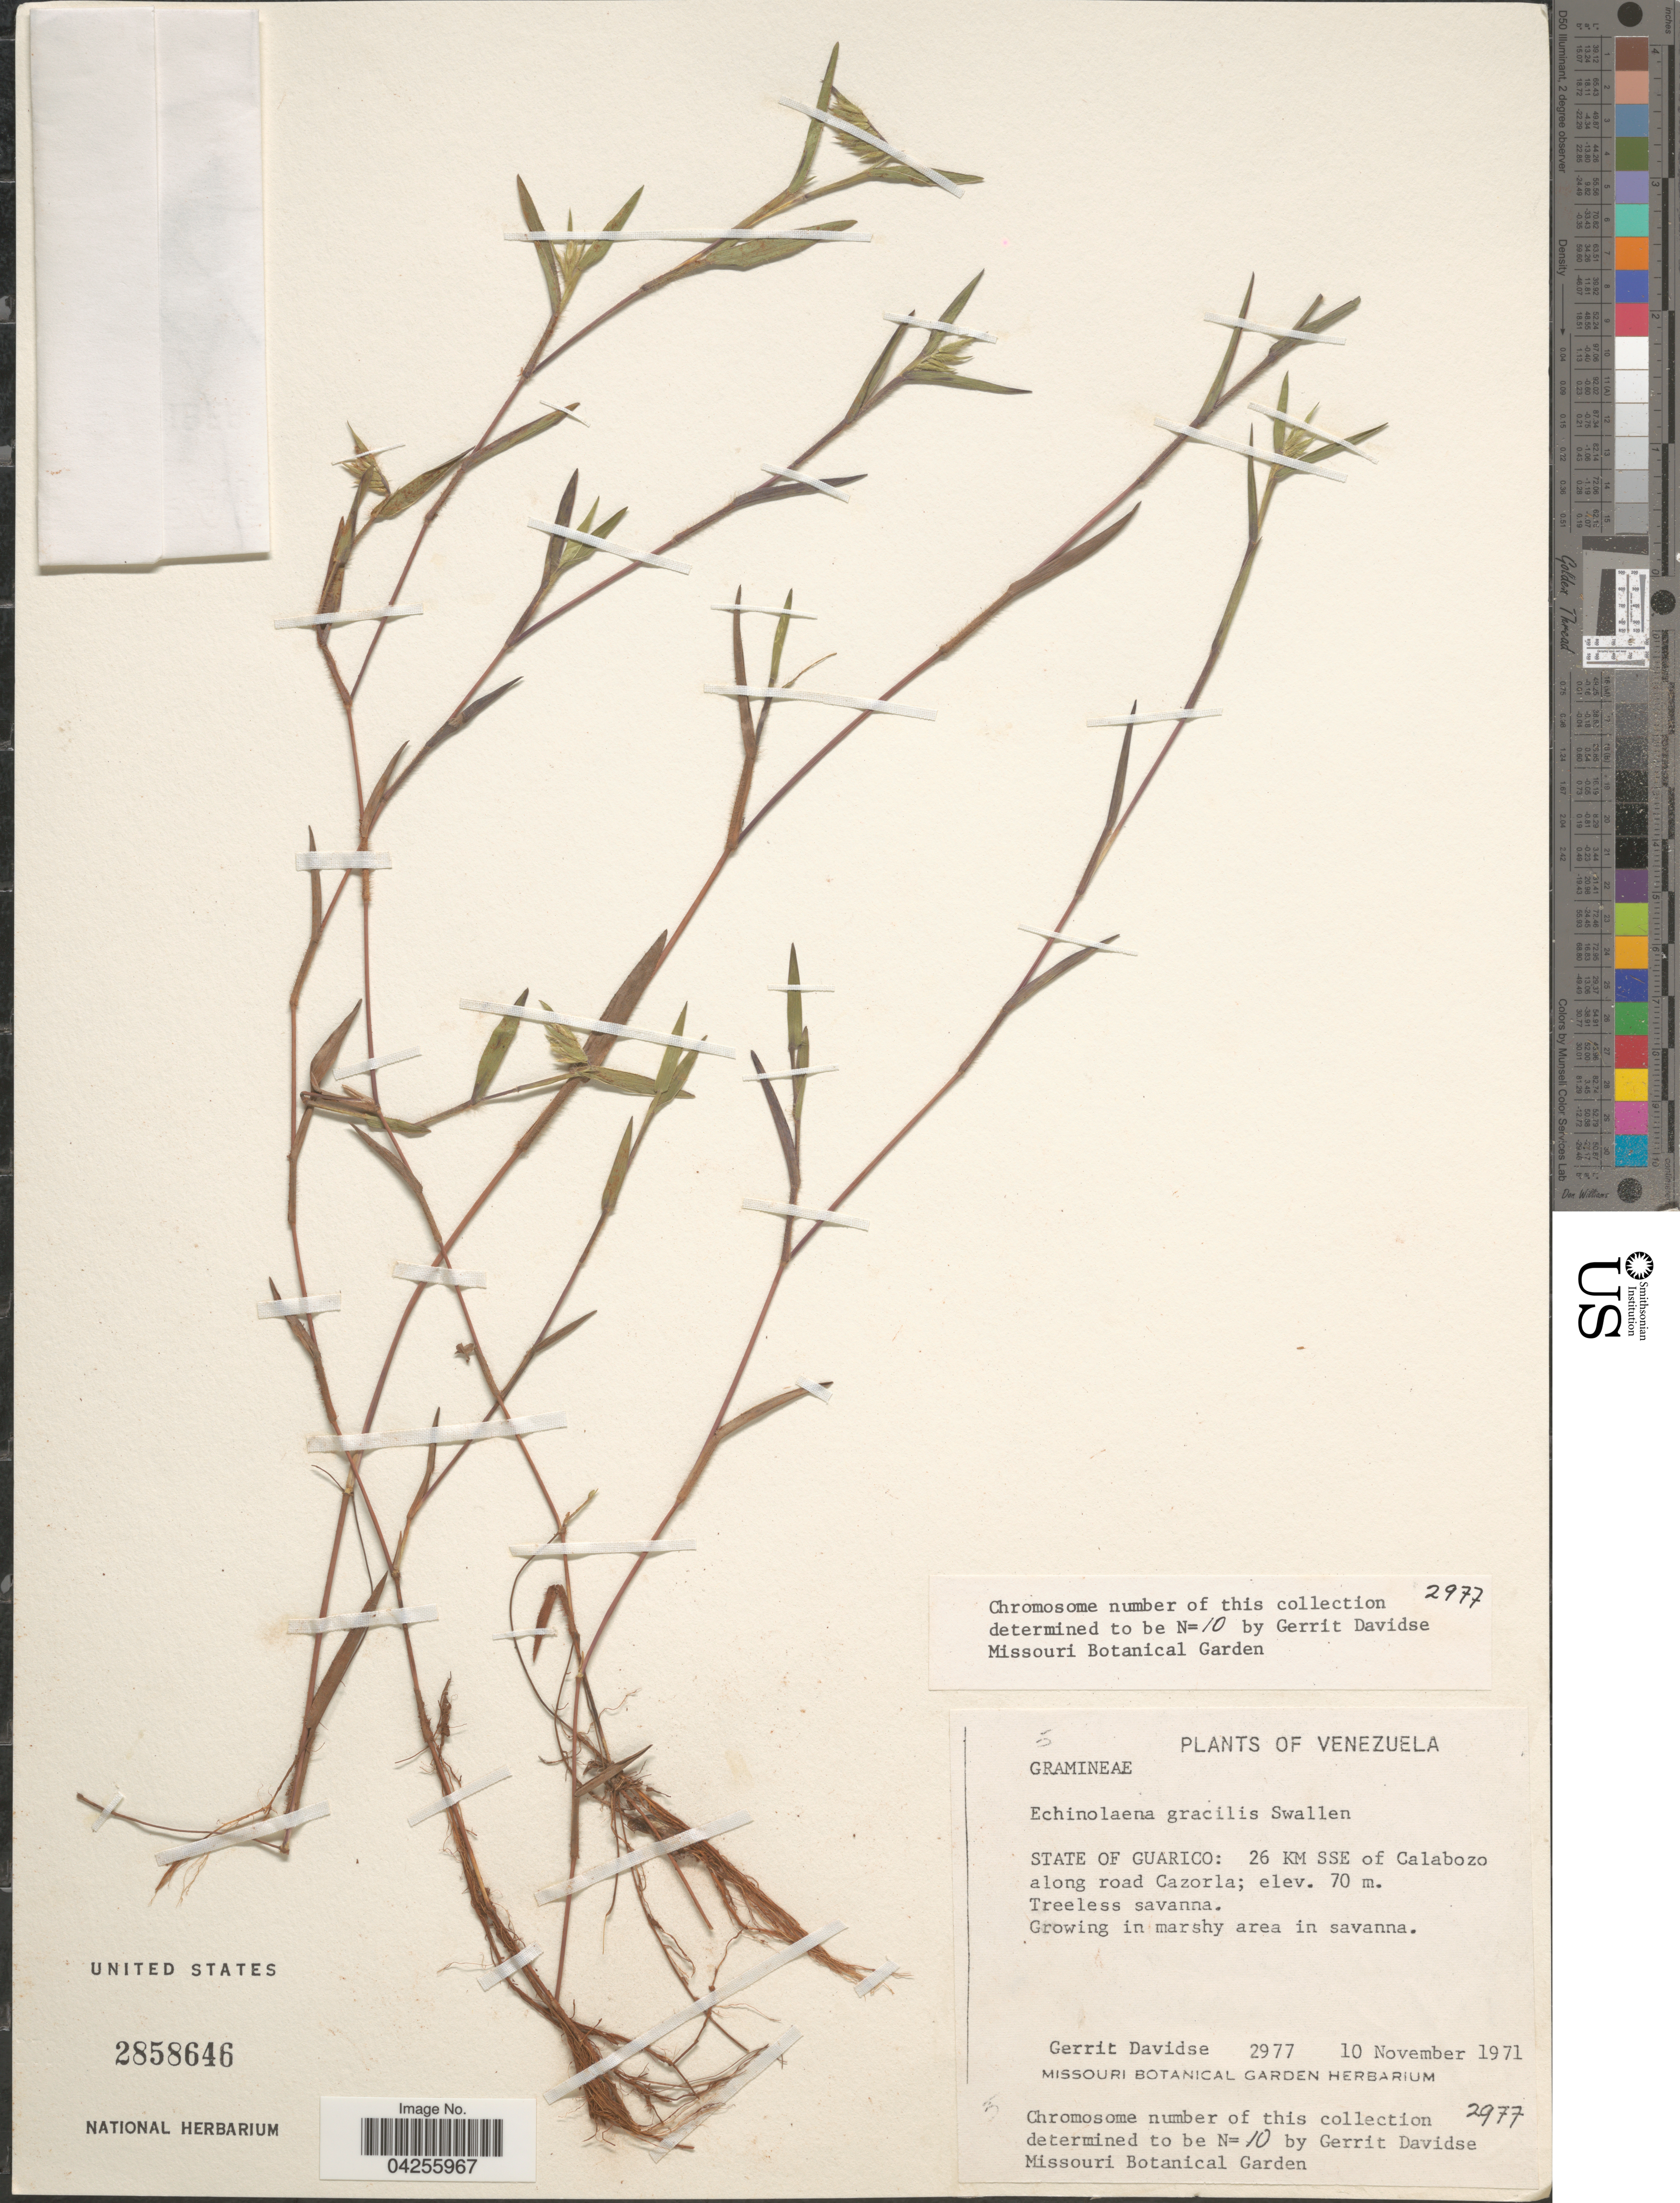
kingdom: Plantae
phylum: Tracheophyta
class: Liliopsida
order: Poales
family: Poaceae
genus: Echinolaena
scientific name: Echinolaena gracilis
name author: Swallen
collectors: G. Davidse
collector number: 2977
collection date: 1971-11-10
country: Venezuela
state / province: Guarico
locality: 26 Km SSE of Calabazo along road Cazorla.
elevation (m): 70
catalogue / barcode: US 2858646